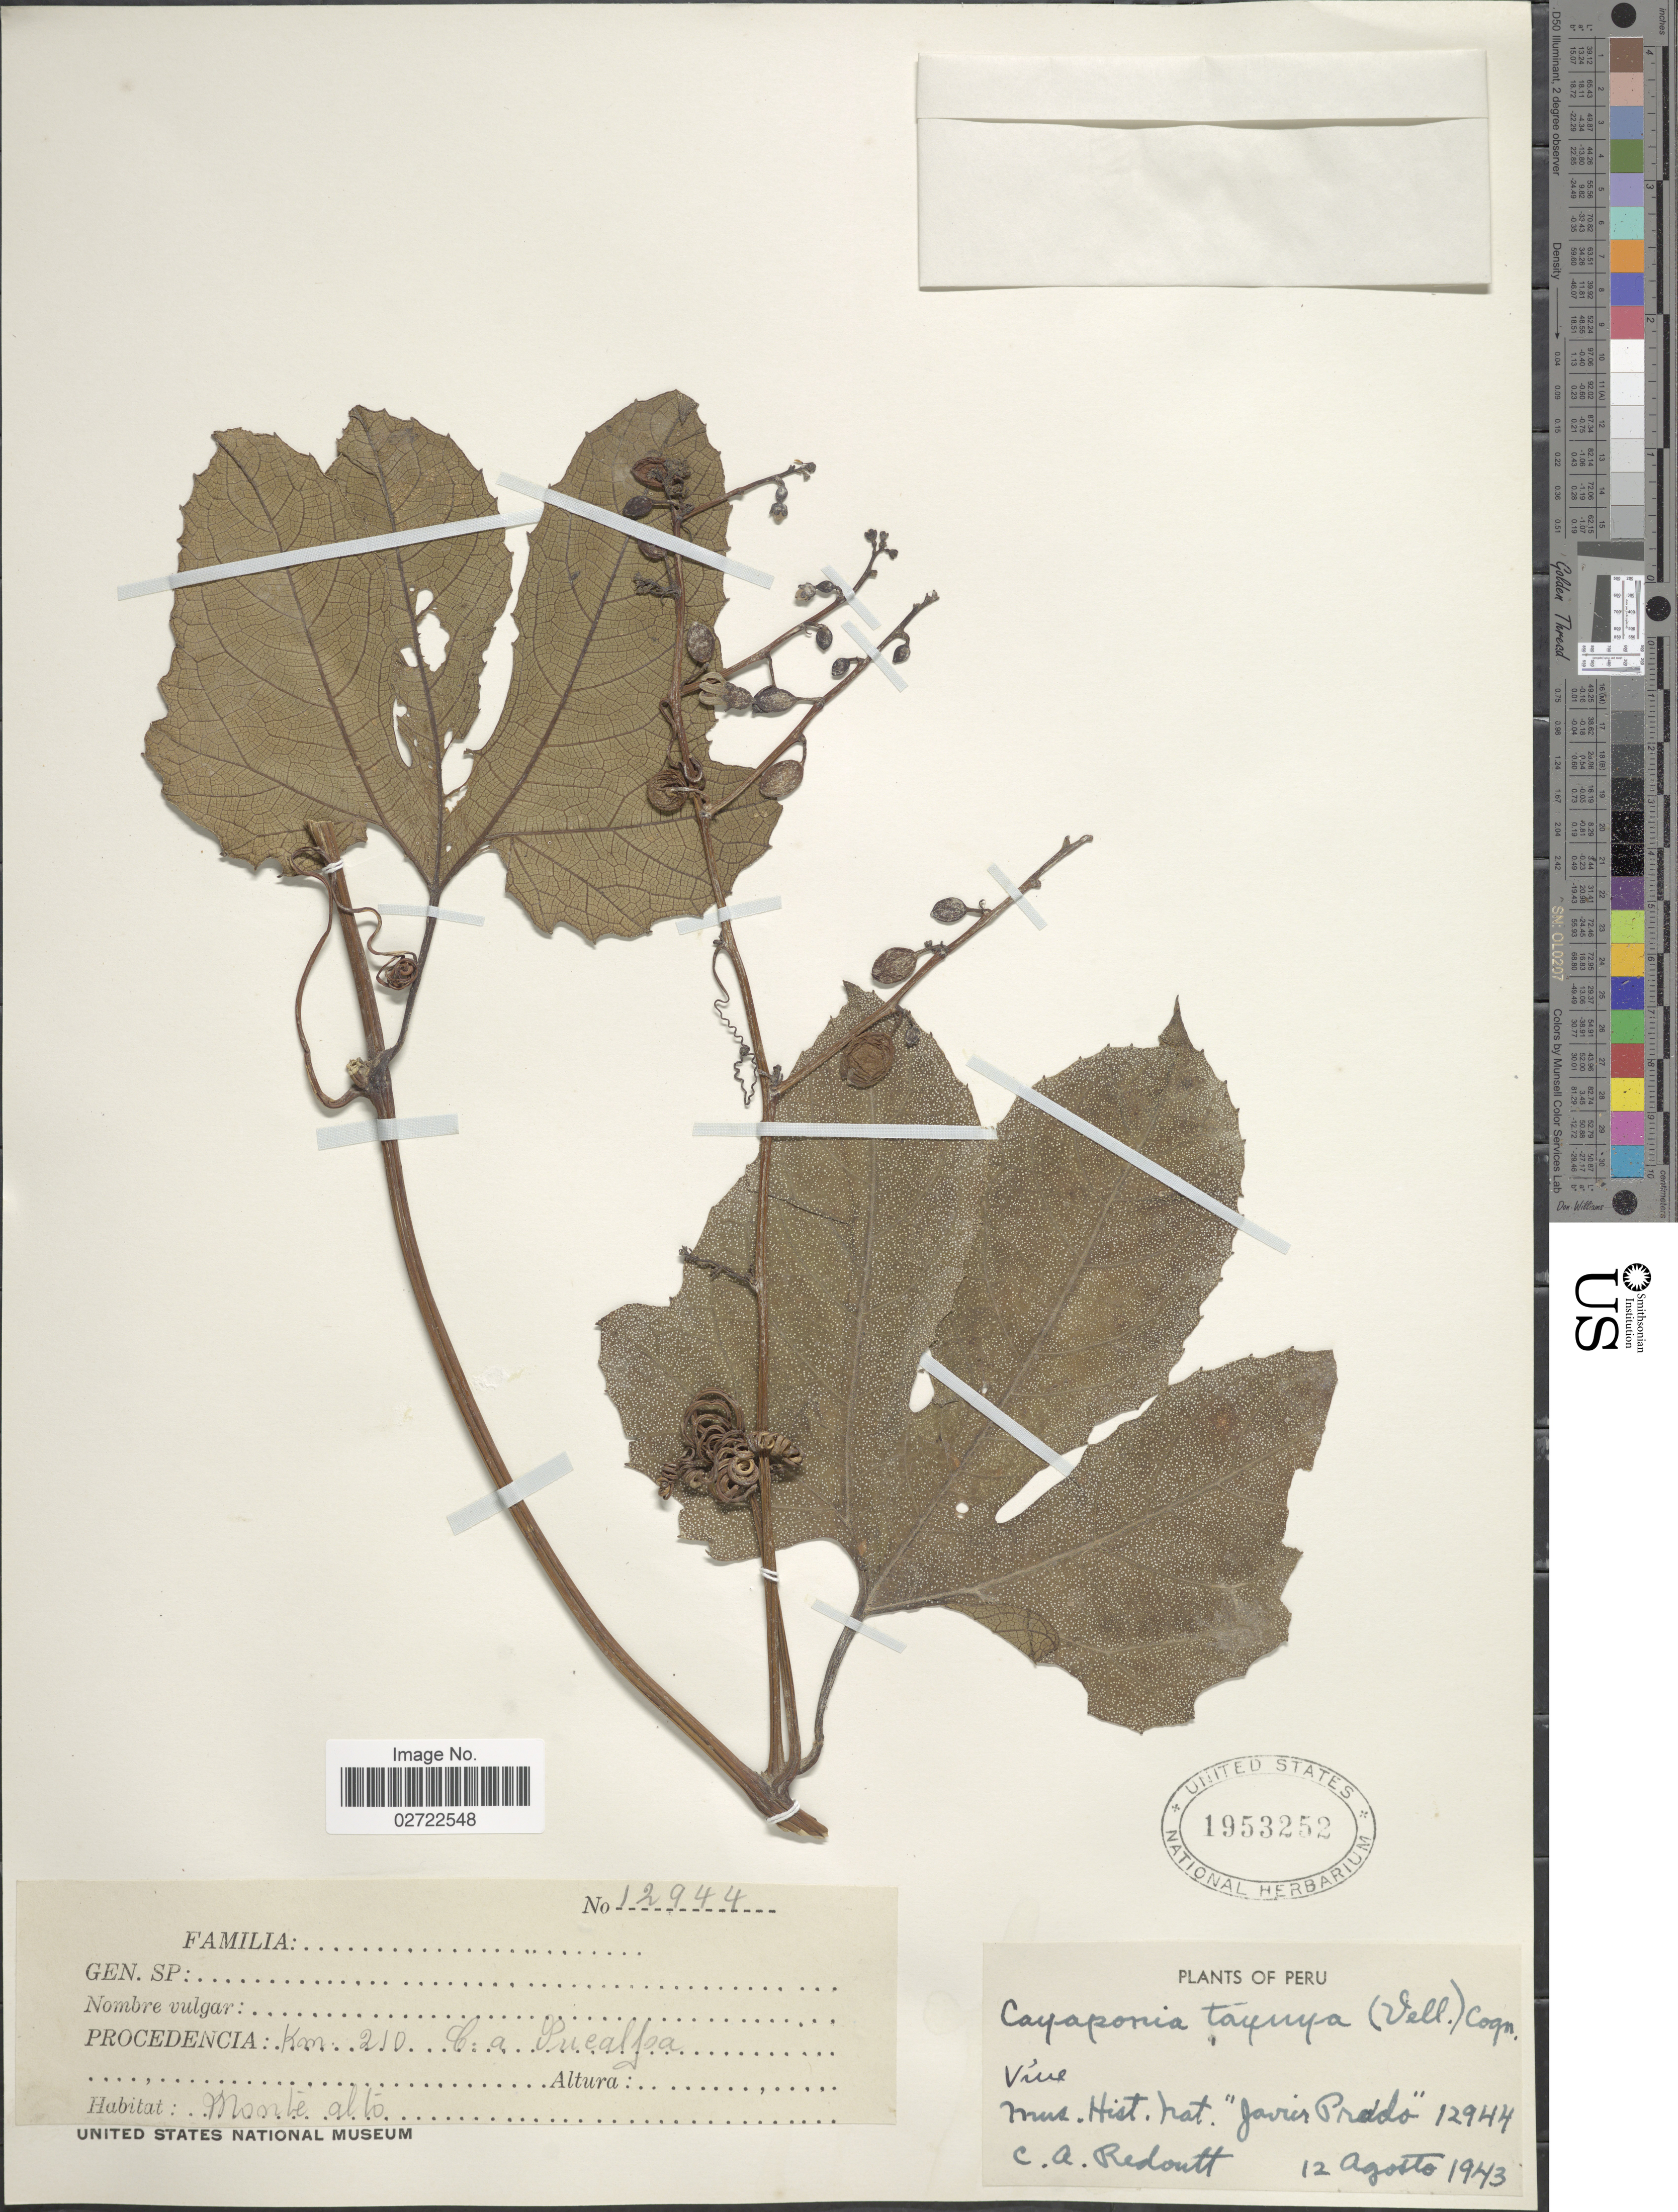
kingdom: Plantae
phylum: Tracheophyta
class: Magnoliopsida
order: Cucurbitales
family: Cucurbitaceae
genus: Cayaponia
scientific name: Cayaponia tayuya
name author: (Vell.) Cogn.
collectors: C. Redoutt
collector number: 12944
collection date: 1943-08-12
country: Peru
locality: Km 210 C: a Puealfoa, Monte alto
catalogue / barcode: US 1953252